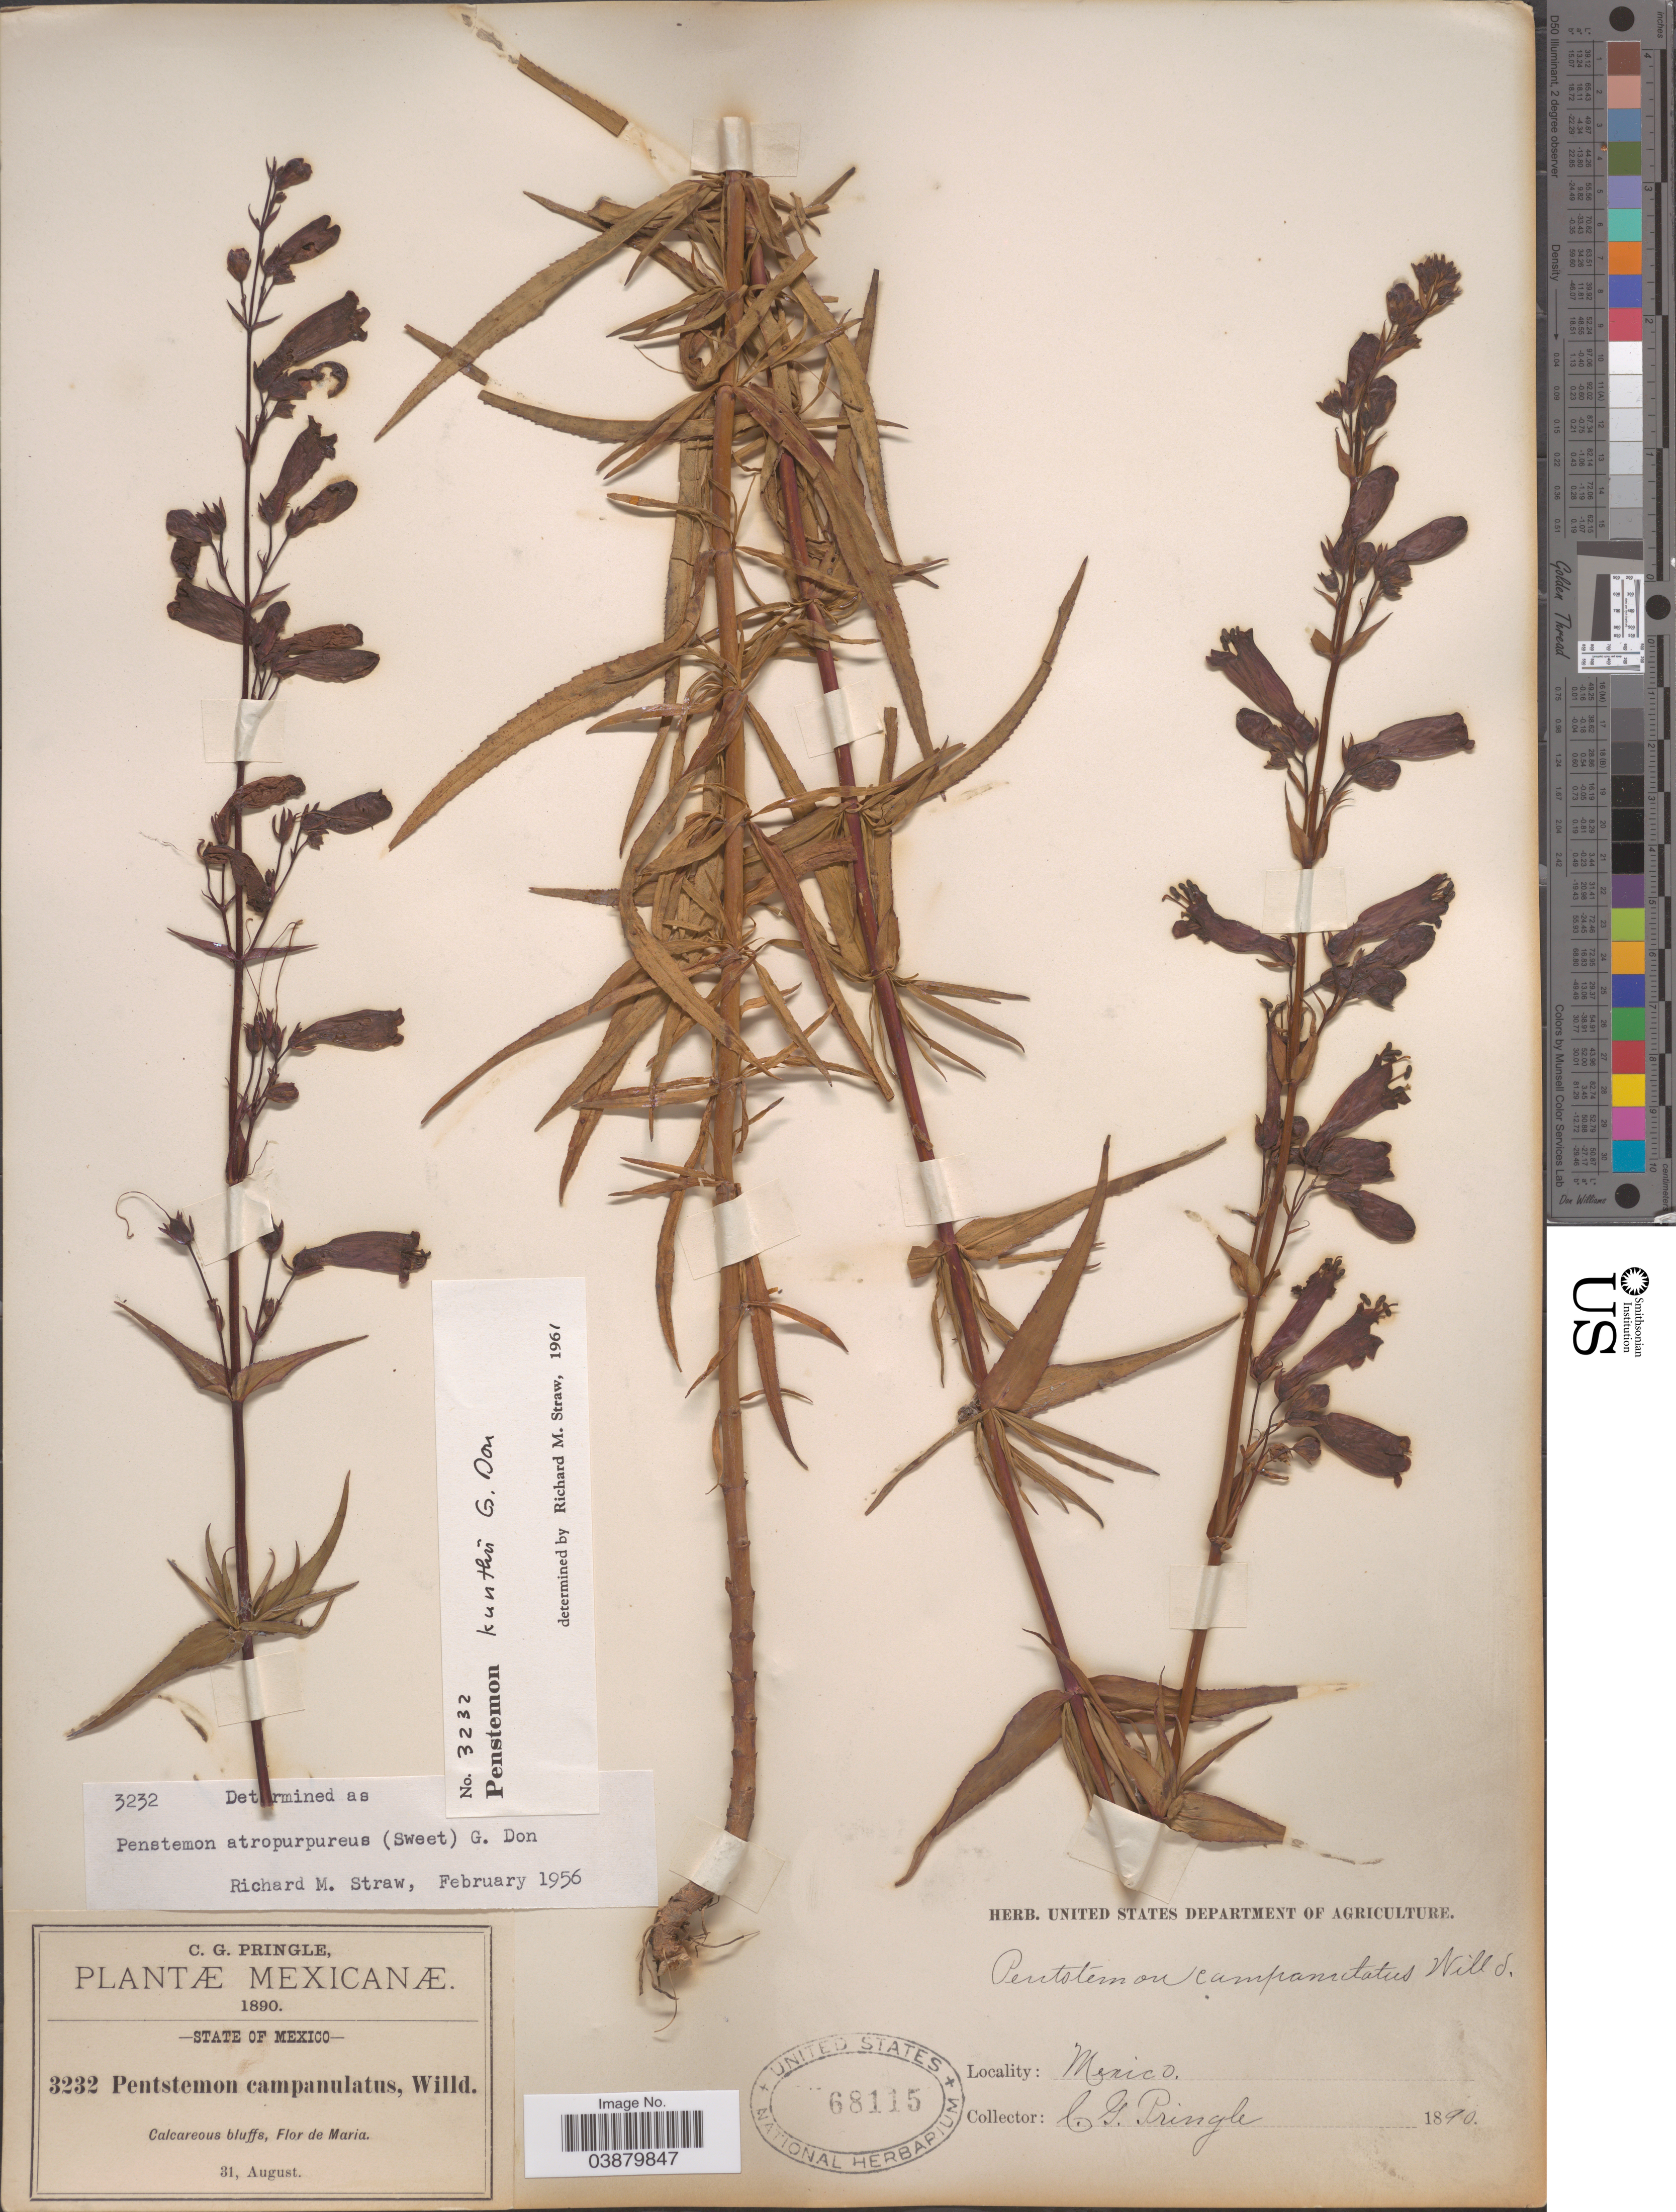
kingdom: Plantae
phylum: Tracheophyta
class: Magnoliopsida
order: Lamiales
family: Plantaginaceae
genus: Penstemon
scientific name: Penstemon kunthii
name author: G. Don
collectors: C. G. Pringle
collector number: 3232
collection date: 1890-08-31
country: Mexico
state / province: México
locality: Calcareous bluffs, Flor de Maria.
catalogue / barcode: US 68115